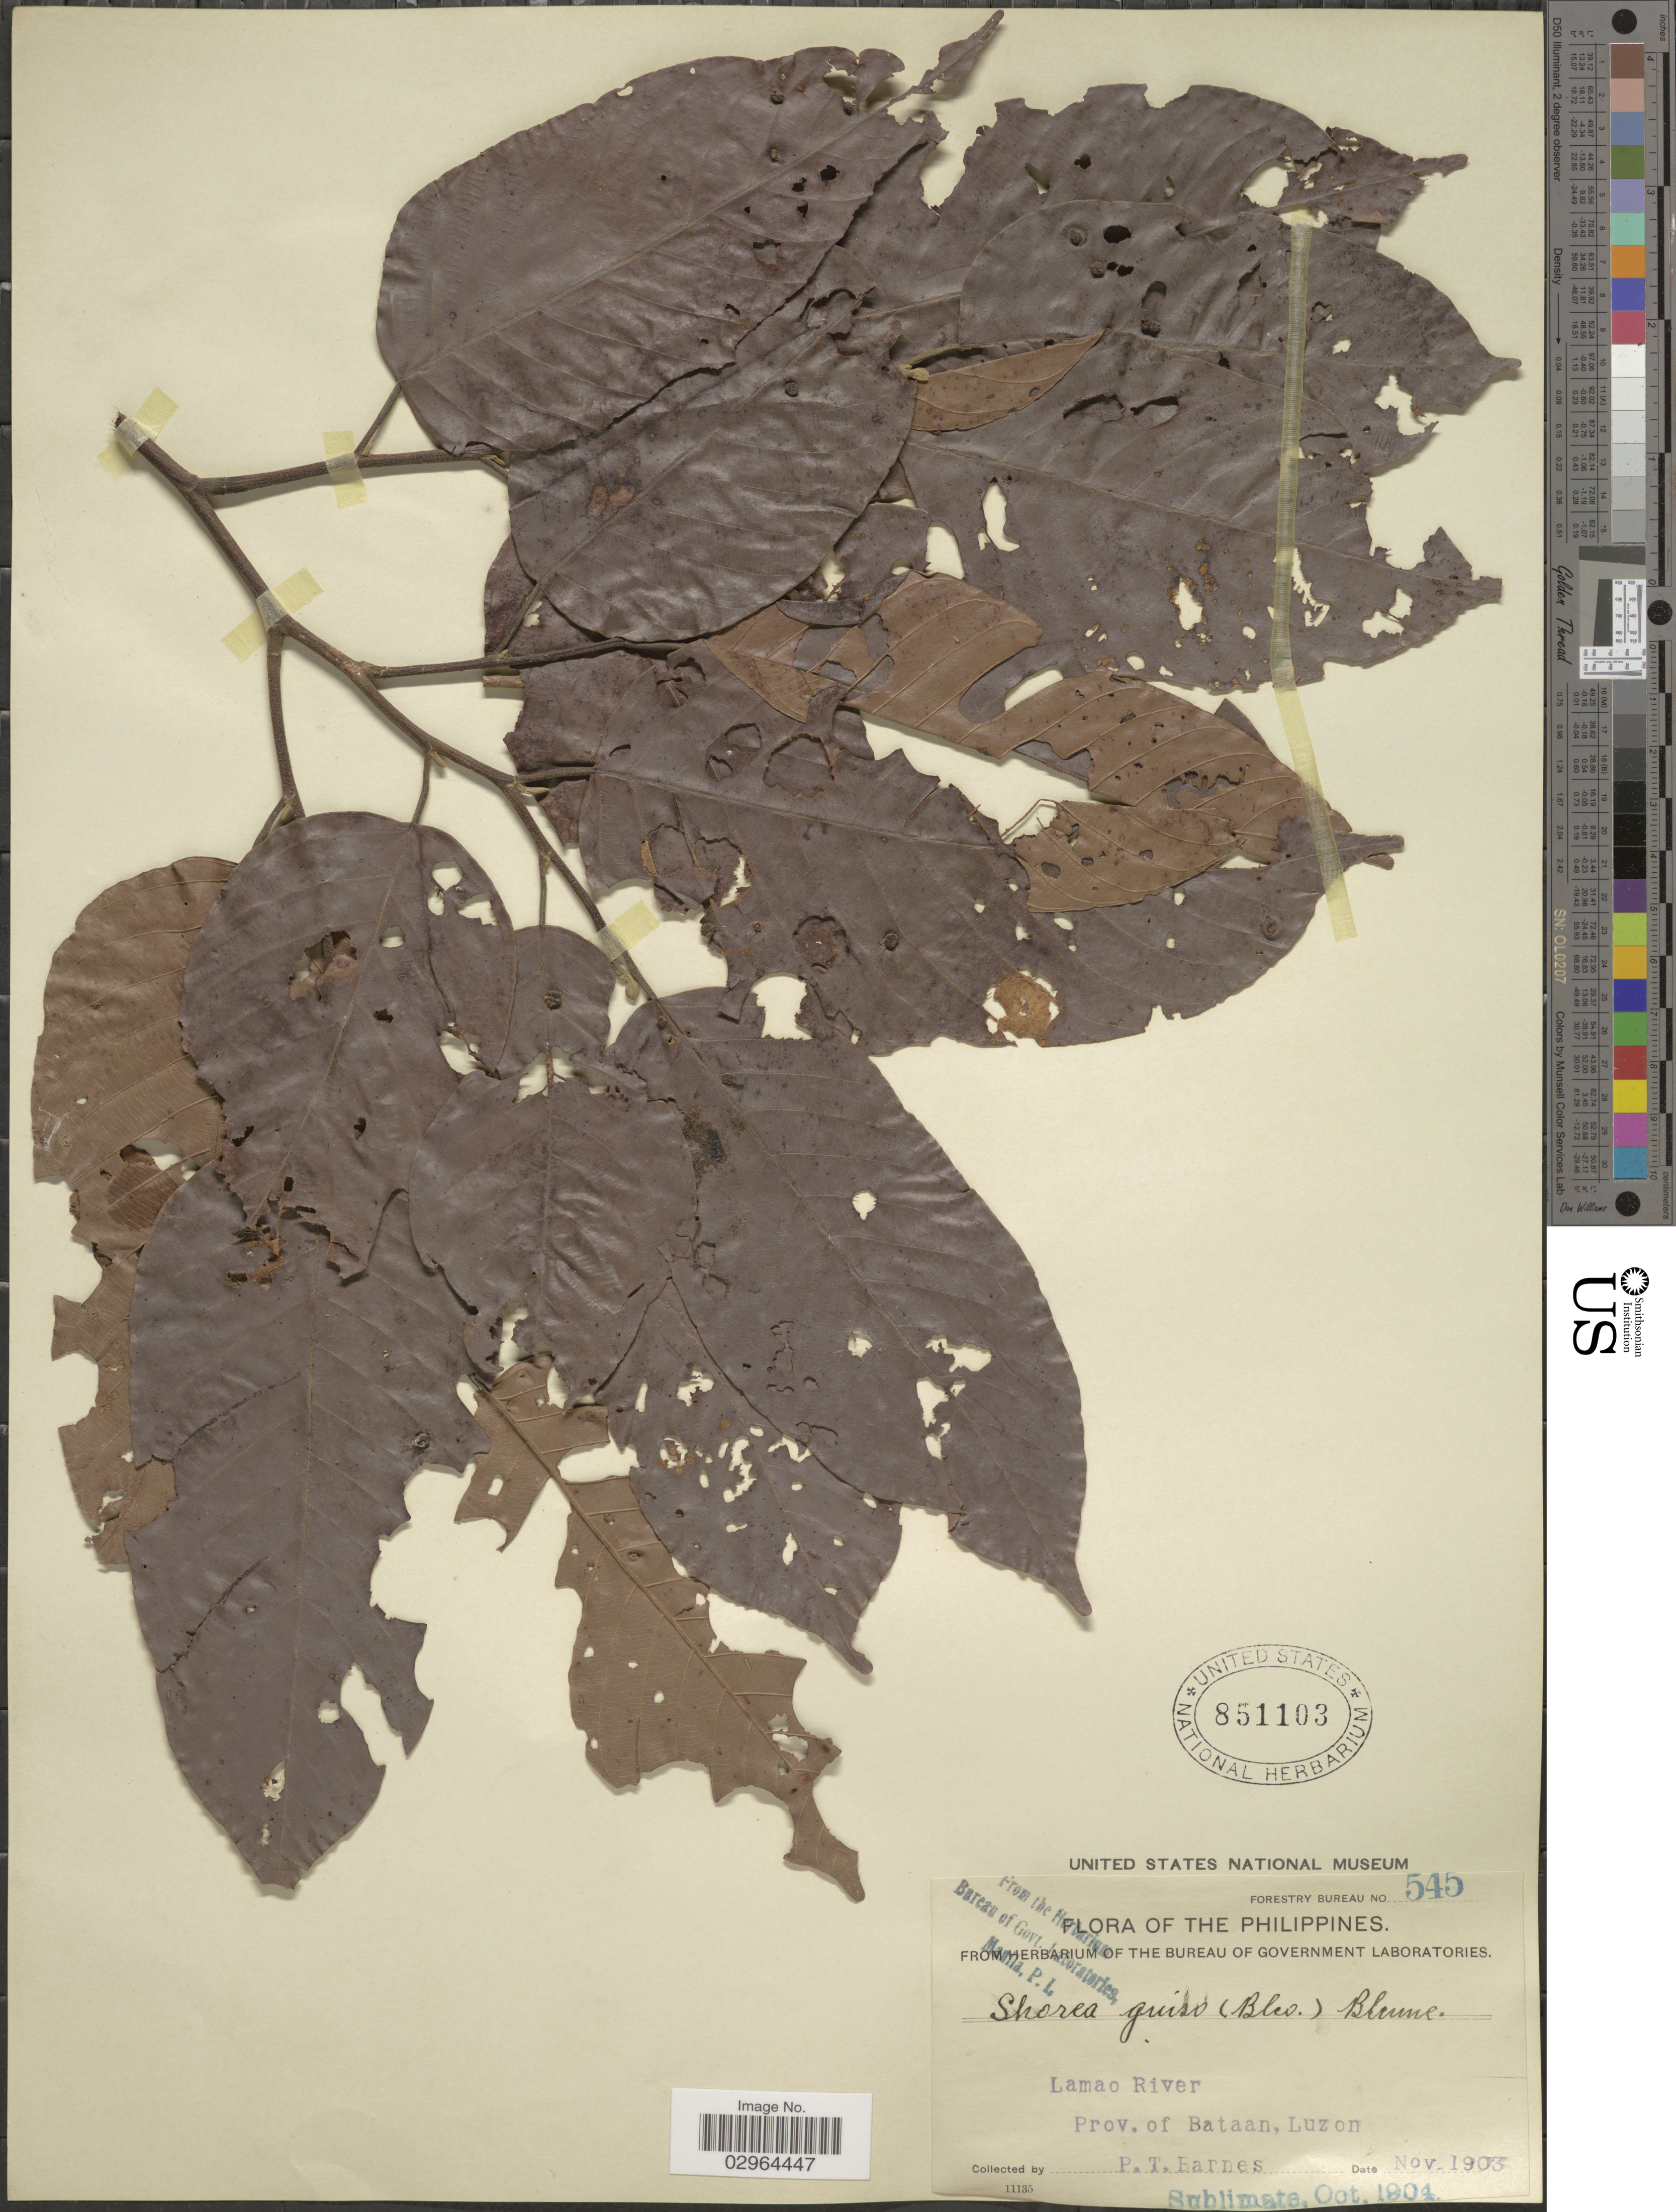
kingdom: Plantae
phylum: Tracheophyta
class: Magnoliopsida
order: Malvales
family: Dipterocarpaceae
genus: Shorea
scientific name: Shorea guiso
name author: (Blanco) Blume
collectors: P. Barnes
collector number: Forestry Bureau 545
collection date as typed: Transcribed d/m/y: /11/19036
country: Philippines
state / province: Central Luzon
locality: Lamao River, Prov. of Bataan, Luzon.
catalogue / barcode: US 851103